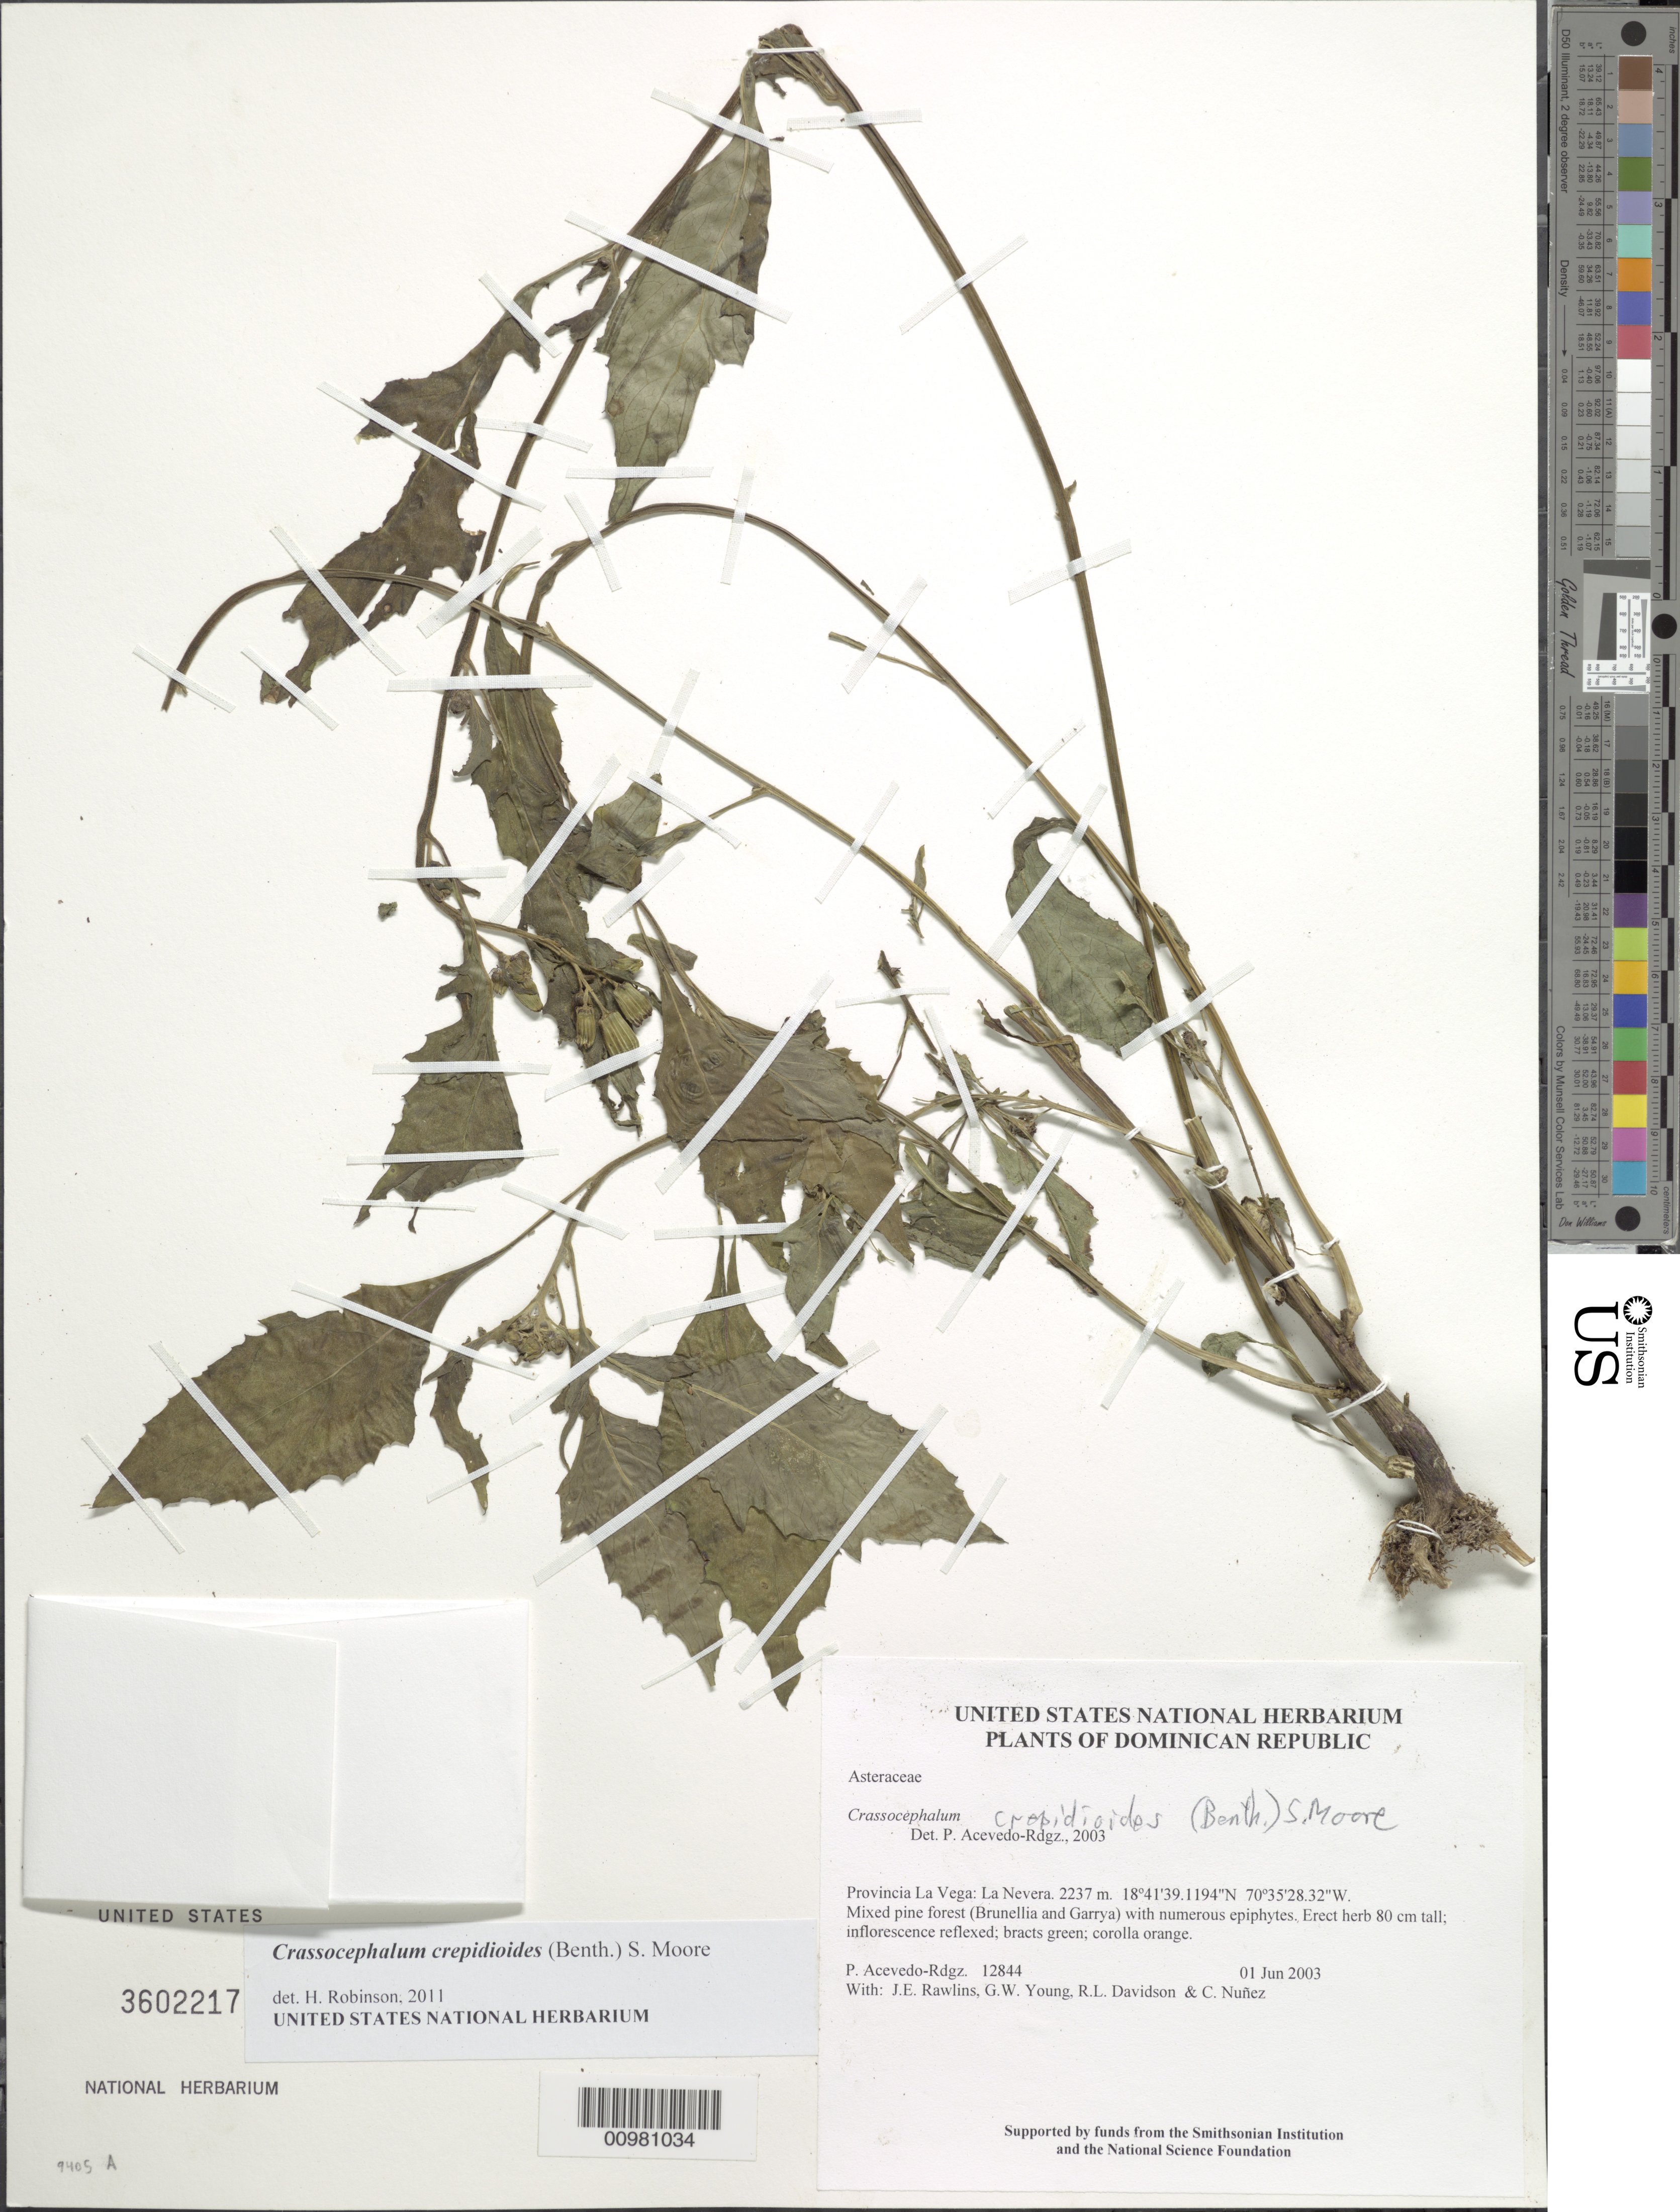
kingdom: Plantae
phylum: Tracheophyta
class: Magnoliopsida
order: Asterales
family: Asteraceae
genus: Crassocephalum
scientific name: Crassocephalum crepidioides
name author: (Benth.) S. Moore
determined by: Robinson, Harold E., (US)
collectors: P. Acevedo-Rodr., J. Rawlins, G. Young, R. Davidson & C. Nunez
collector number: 12844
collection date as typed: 01 Jun 2003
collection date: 2003-06-01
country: Dominican Republic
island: Hispaniola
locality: Provincia La Vega: La Nevera.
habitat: Mixed pine forest (Brunellia and Garrya) with numerous epiphytes.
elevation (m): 2237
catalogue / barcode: US 3602217